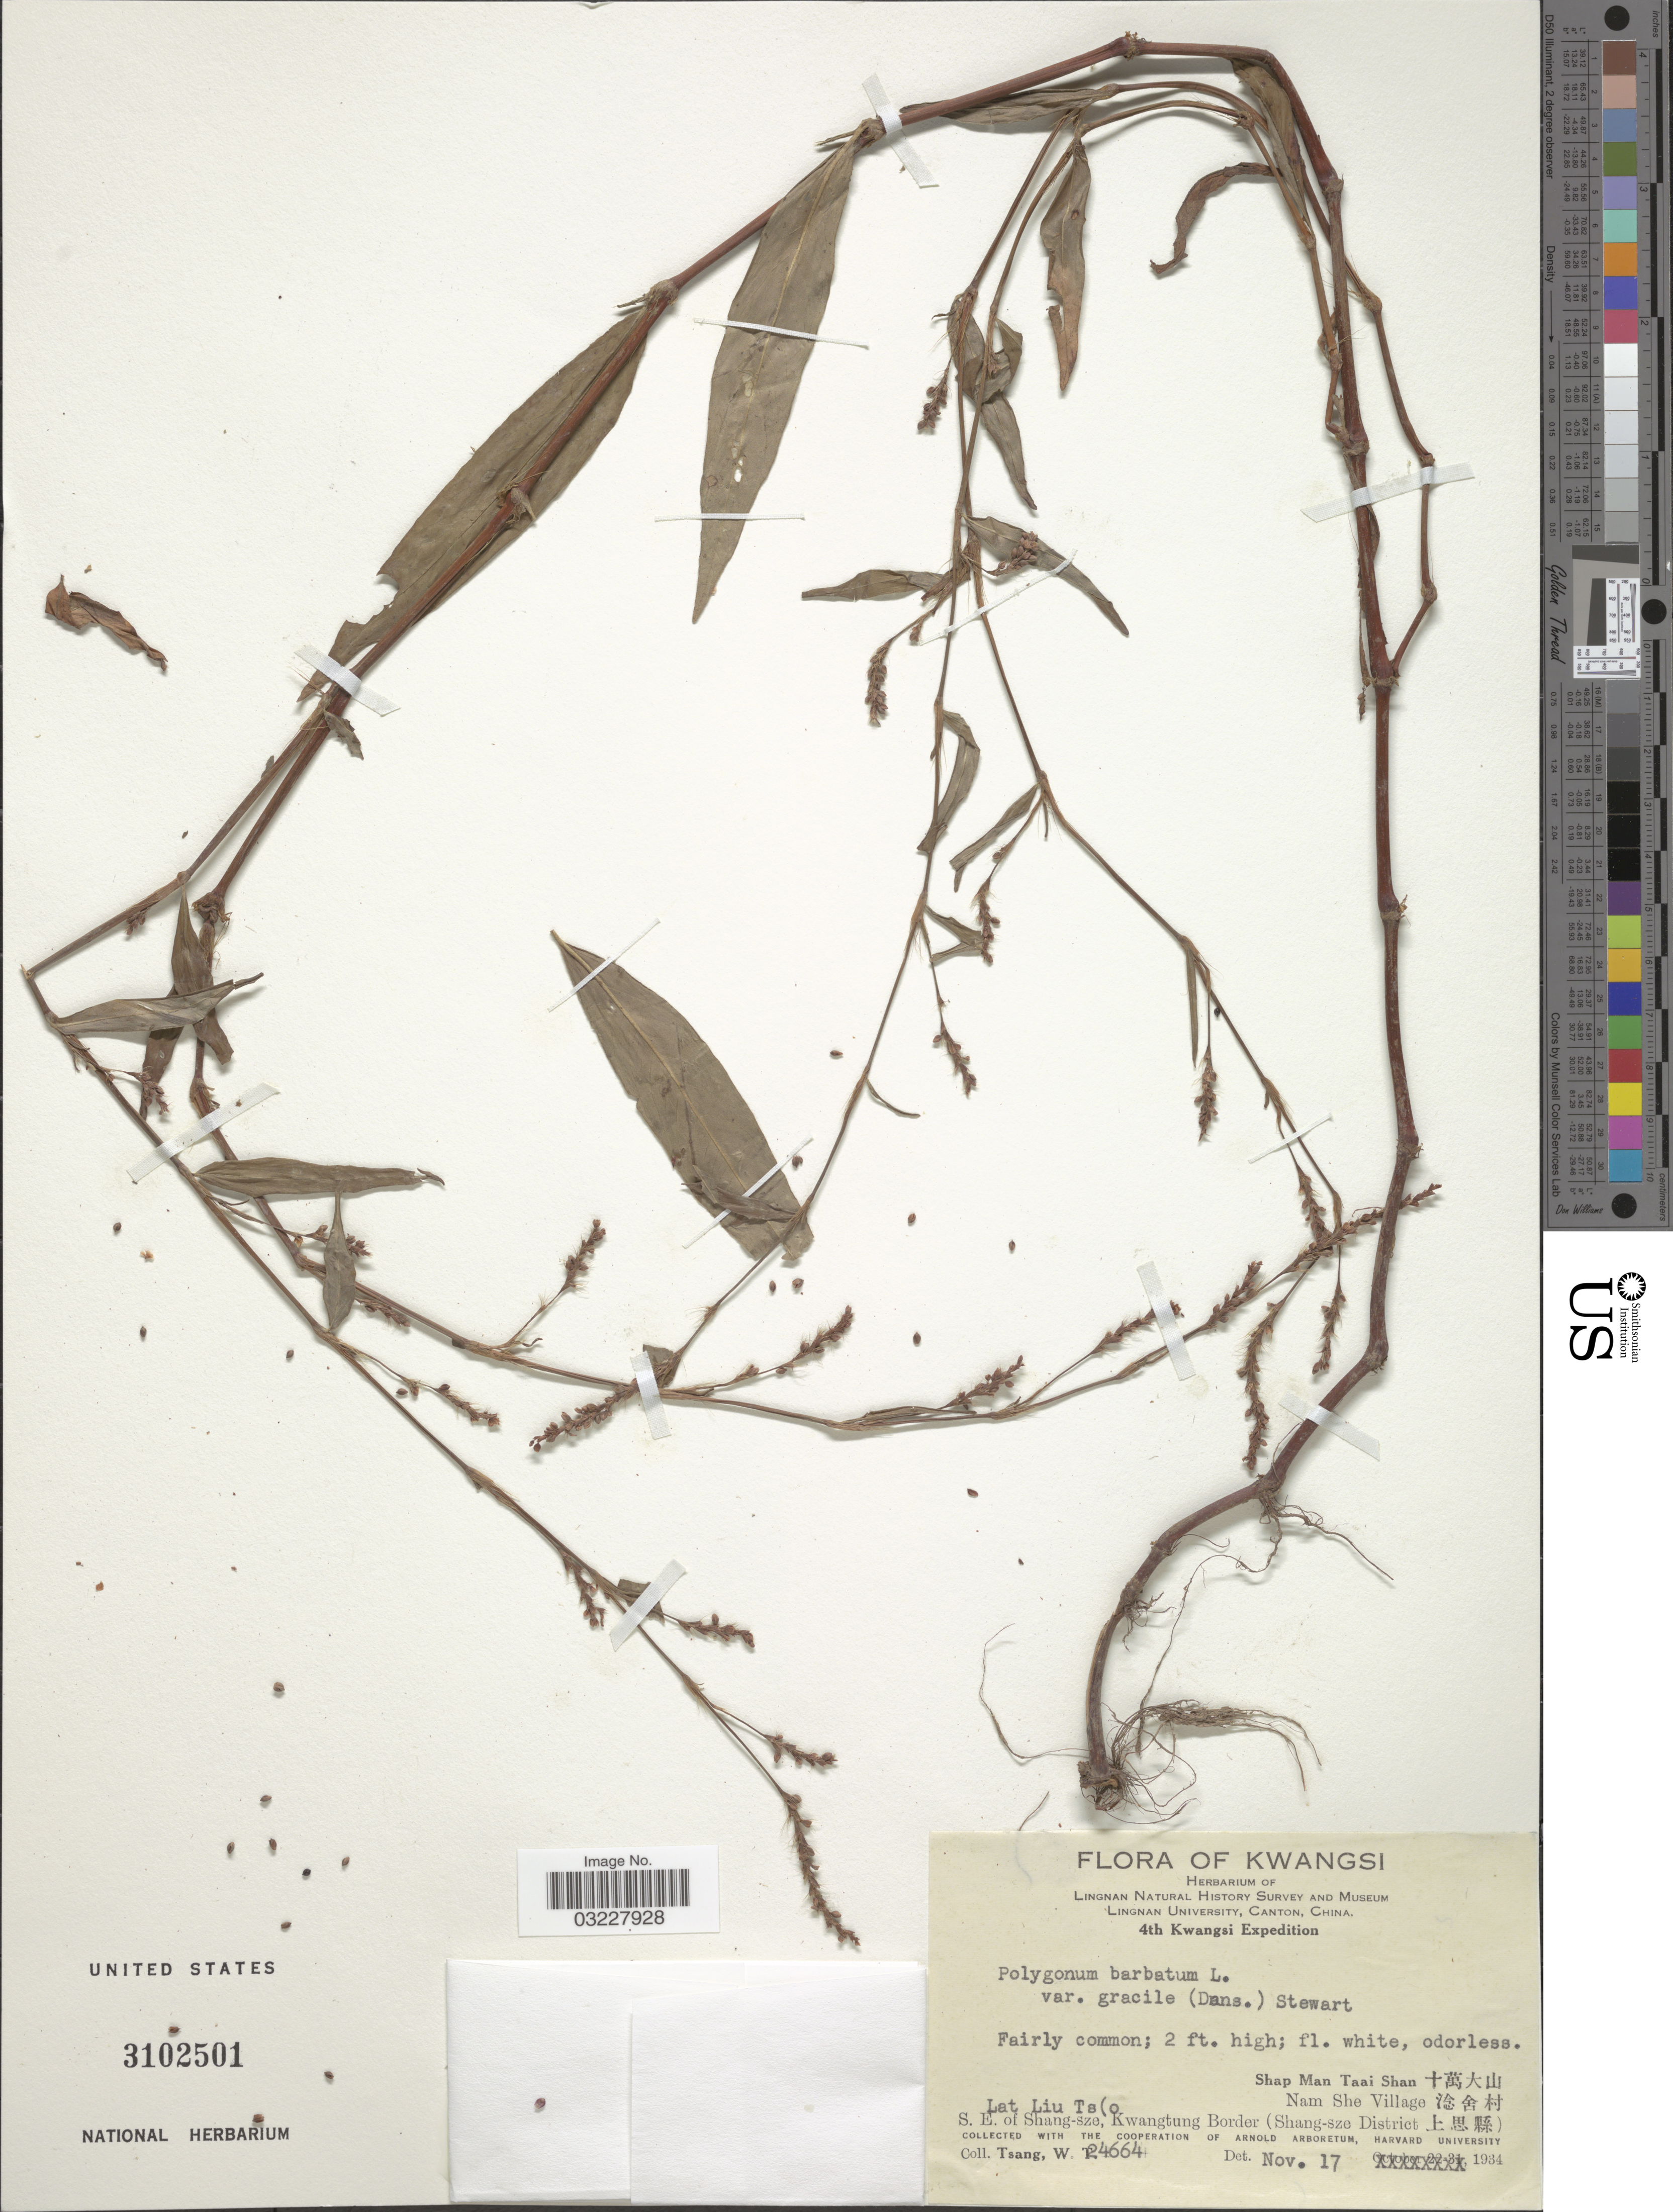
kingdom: Plantae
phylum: Tracheophyta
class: Magnoliopsida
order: Caryophyllales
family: Polygonaceae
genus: Polygonum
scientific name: Polygonum barbatum var. gracile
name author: (Danser) Steward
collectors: W. T. Tsang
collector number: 24664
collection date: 1934-11-17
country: China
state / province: Guangxi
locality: Kwangsi. Shap Man Taai Shan X. Nam She Village X. Lat Liu Ts(o. S. E. of Shang-sze, Kwangtung Border (Shang-sze District X).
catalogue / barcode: US 3102501